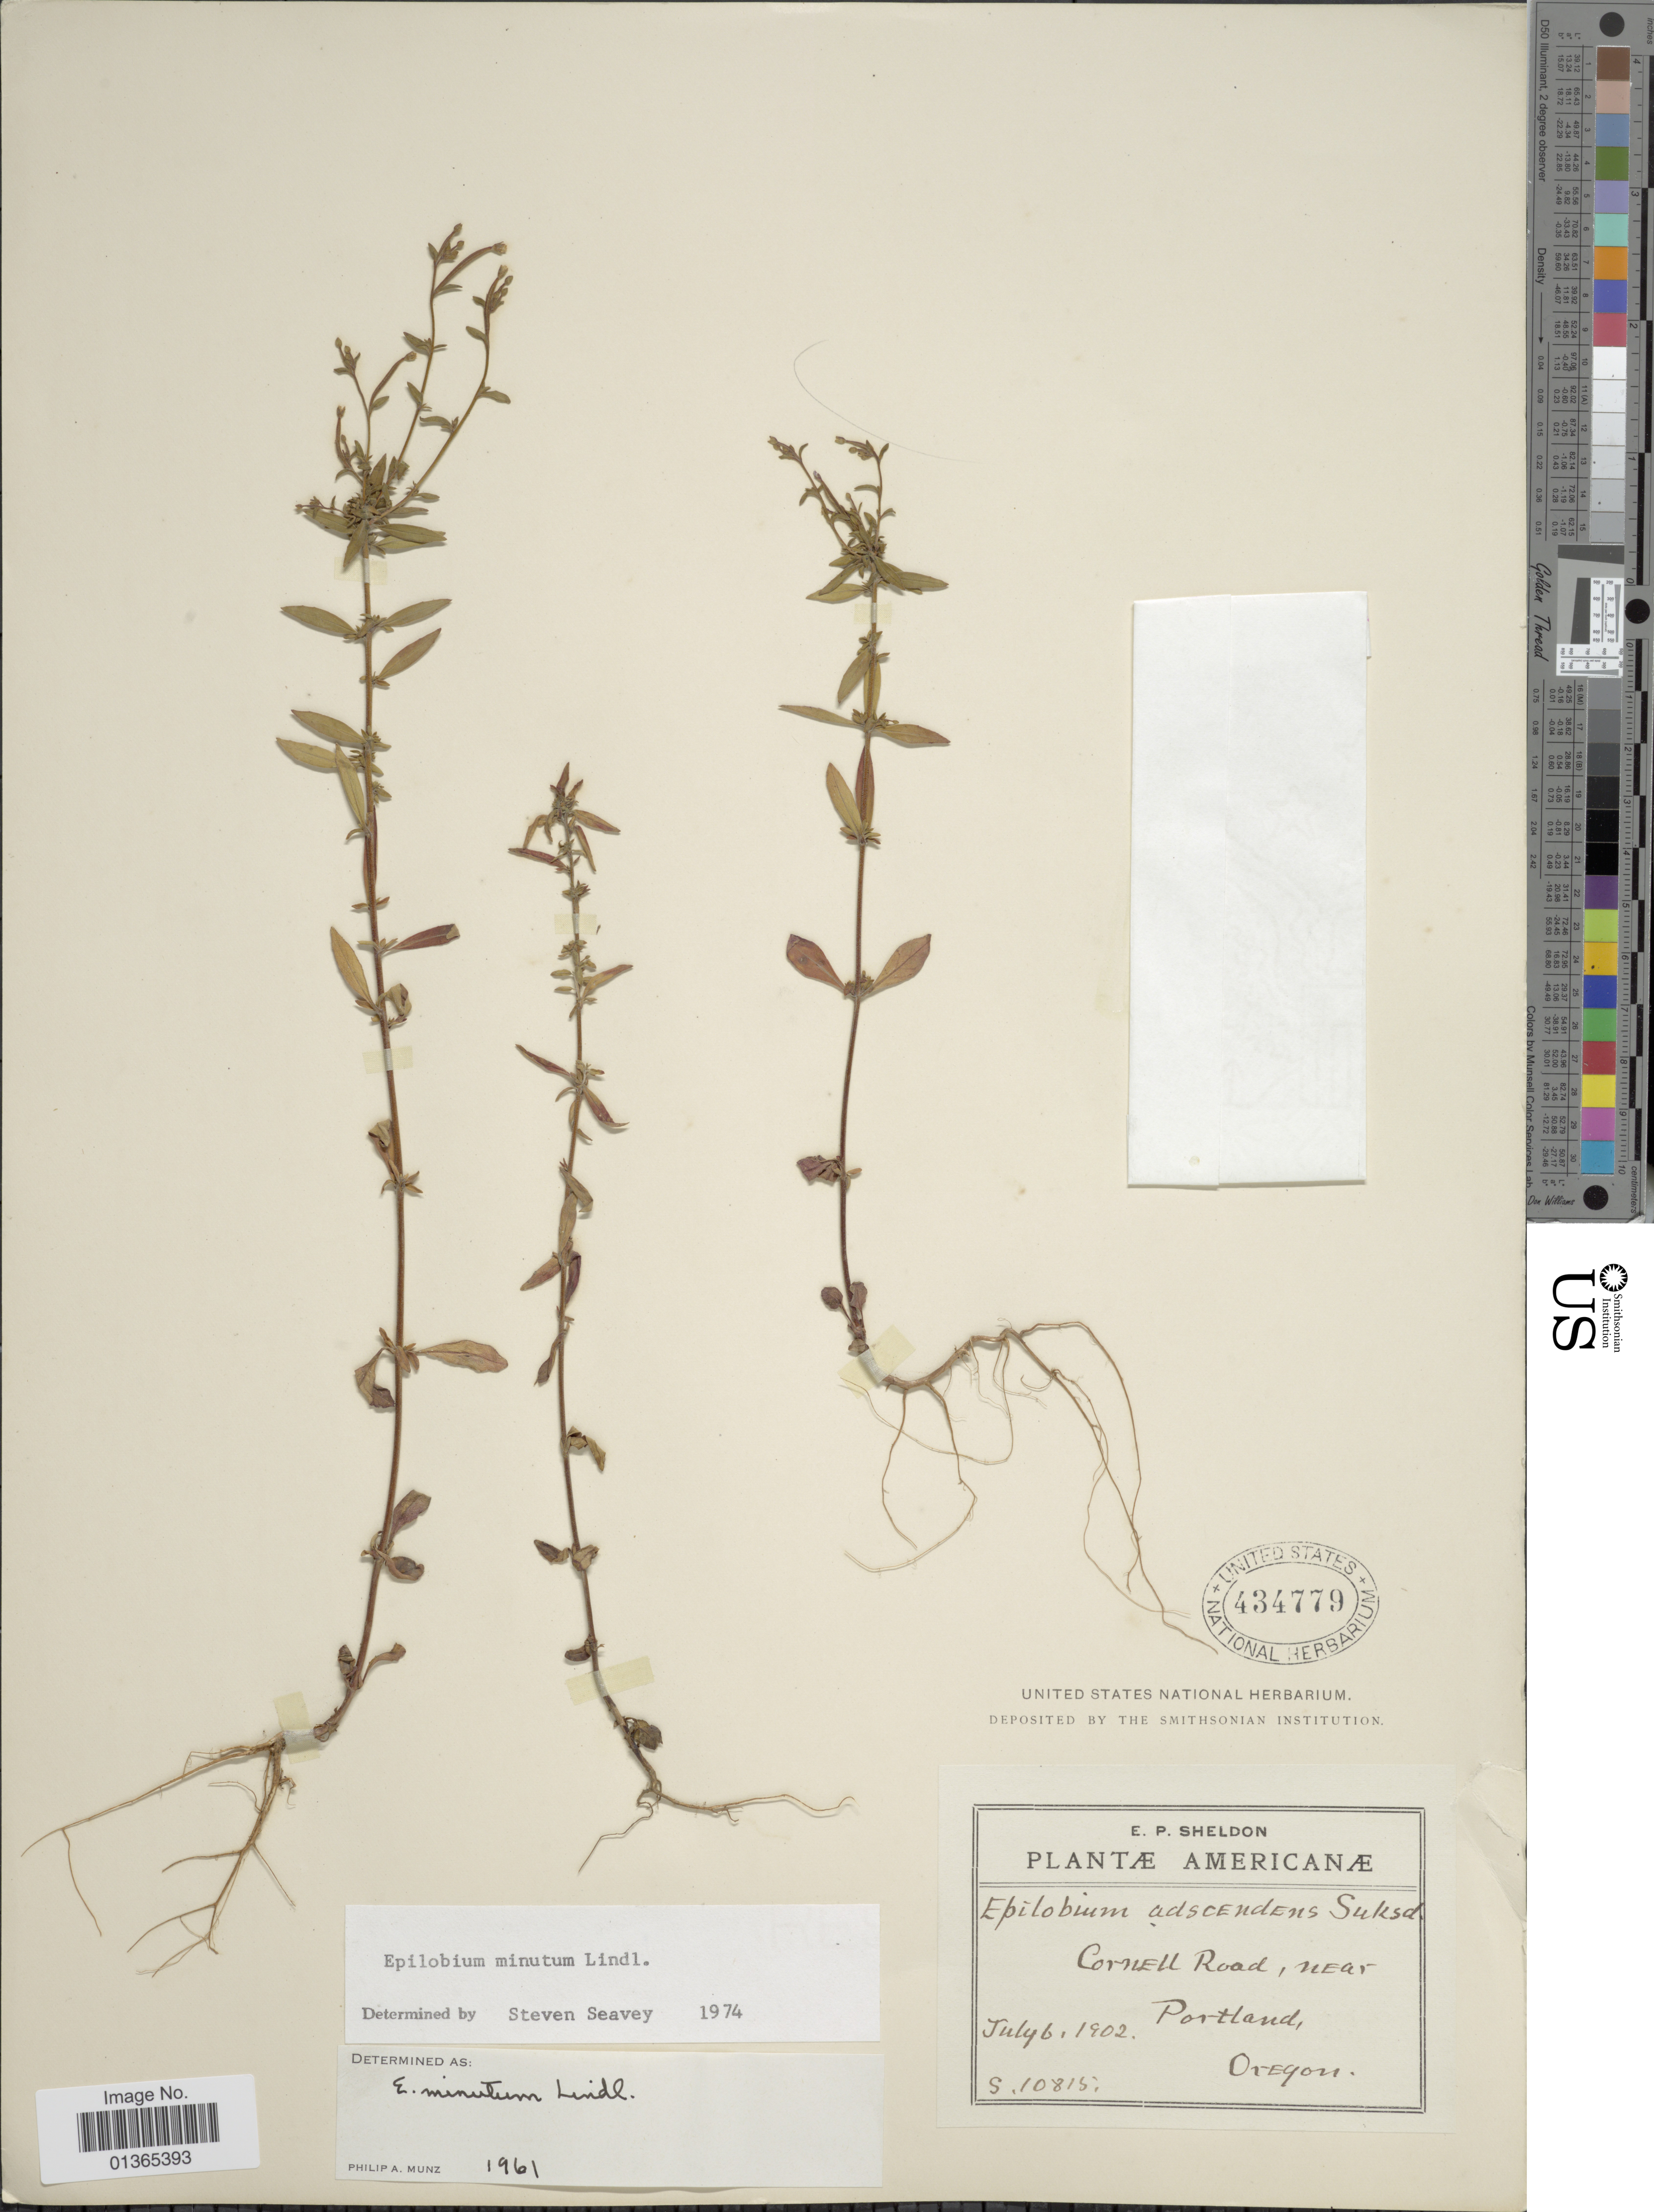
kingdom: Plantae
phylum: Tracheophyta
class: Magnoliopsida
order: Myrtales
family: Onagraceae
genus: Epilobium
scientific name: Epilobium minutum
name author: Lindl. ex Lehm.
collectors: E. P. Sheldon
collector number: S10815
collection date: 1902-07-06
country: United States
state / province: Oregon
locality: Cornell Road, near Portland.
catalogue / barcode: US 434779